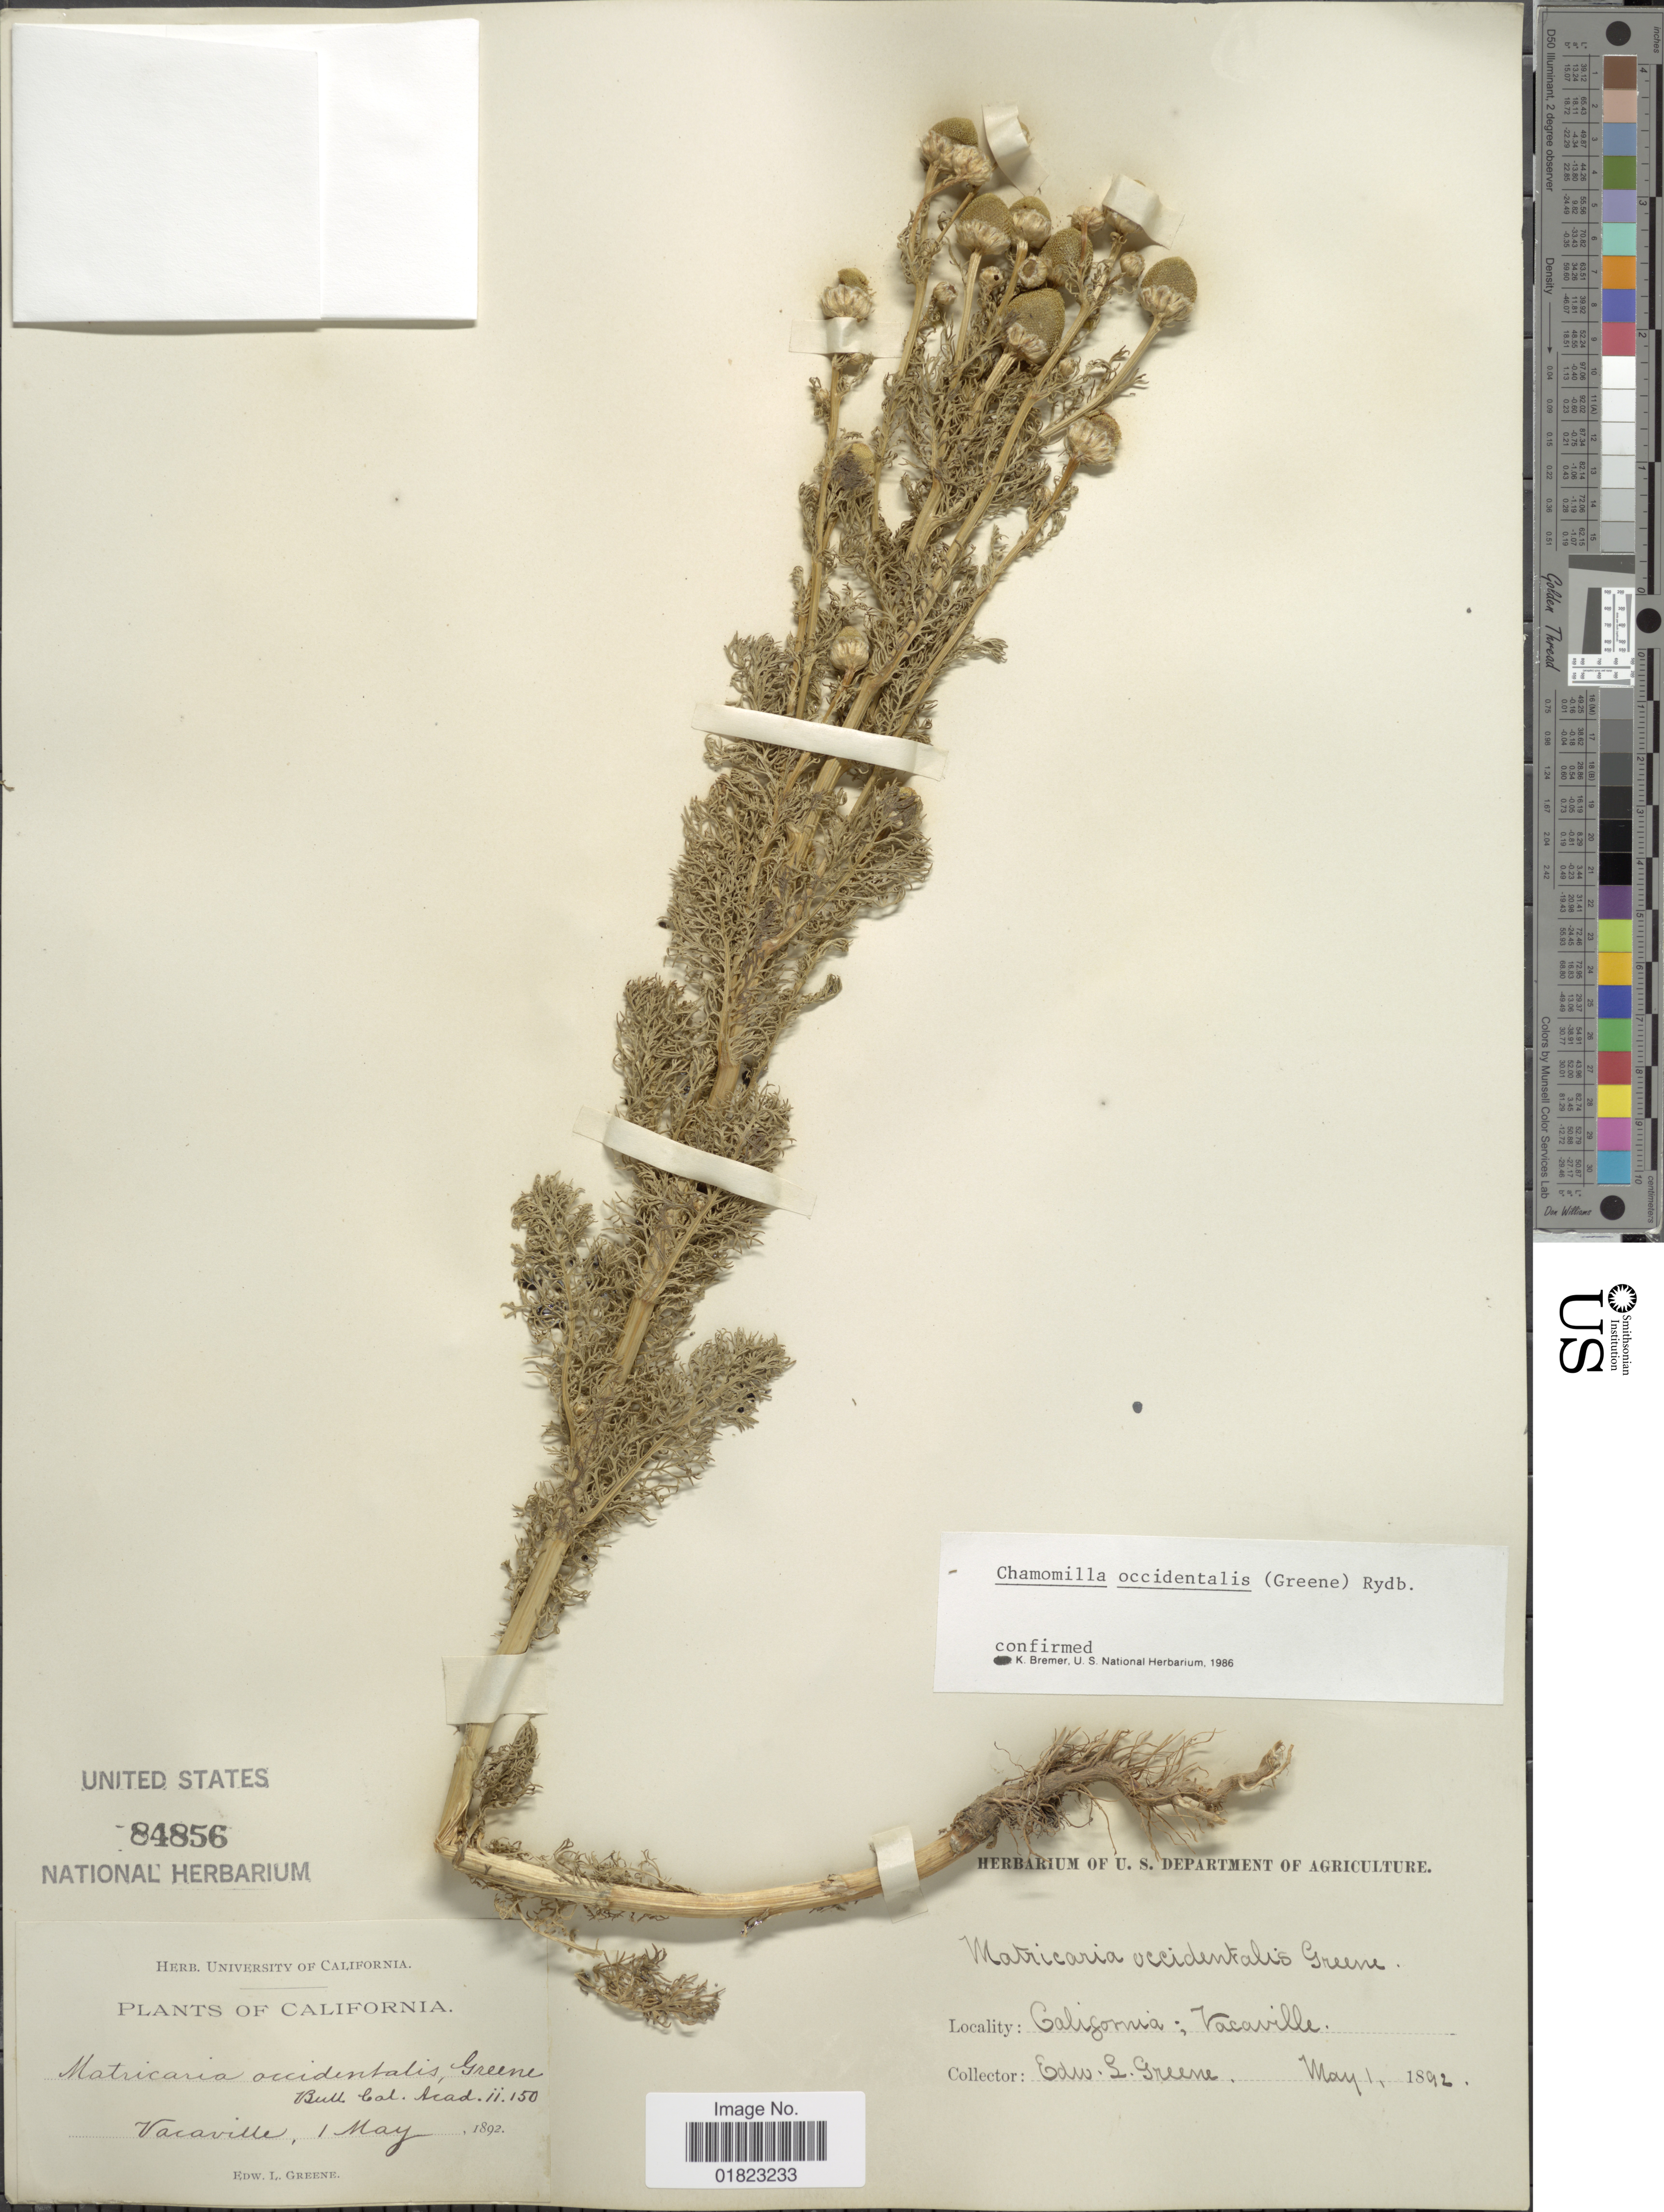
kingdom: Plantae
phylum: Tracheophyta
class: Magnoliopsida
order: Asterales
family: Asteraceae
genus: Matricaria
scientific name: Matricaria occidentalis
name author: Greene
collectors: E. L. Greene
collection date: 1892-05-01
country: United States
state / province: California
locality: Vacaville.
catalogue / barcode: US 84856